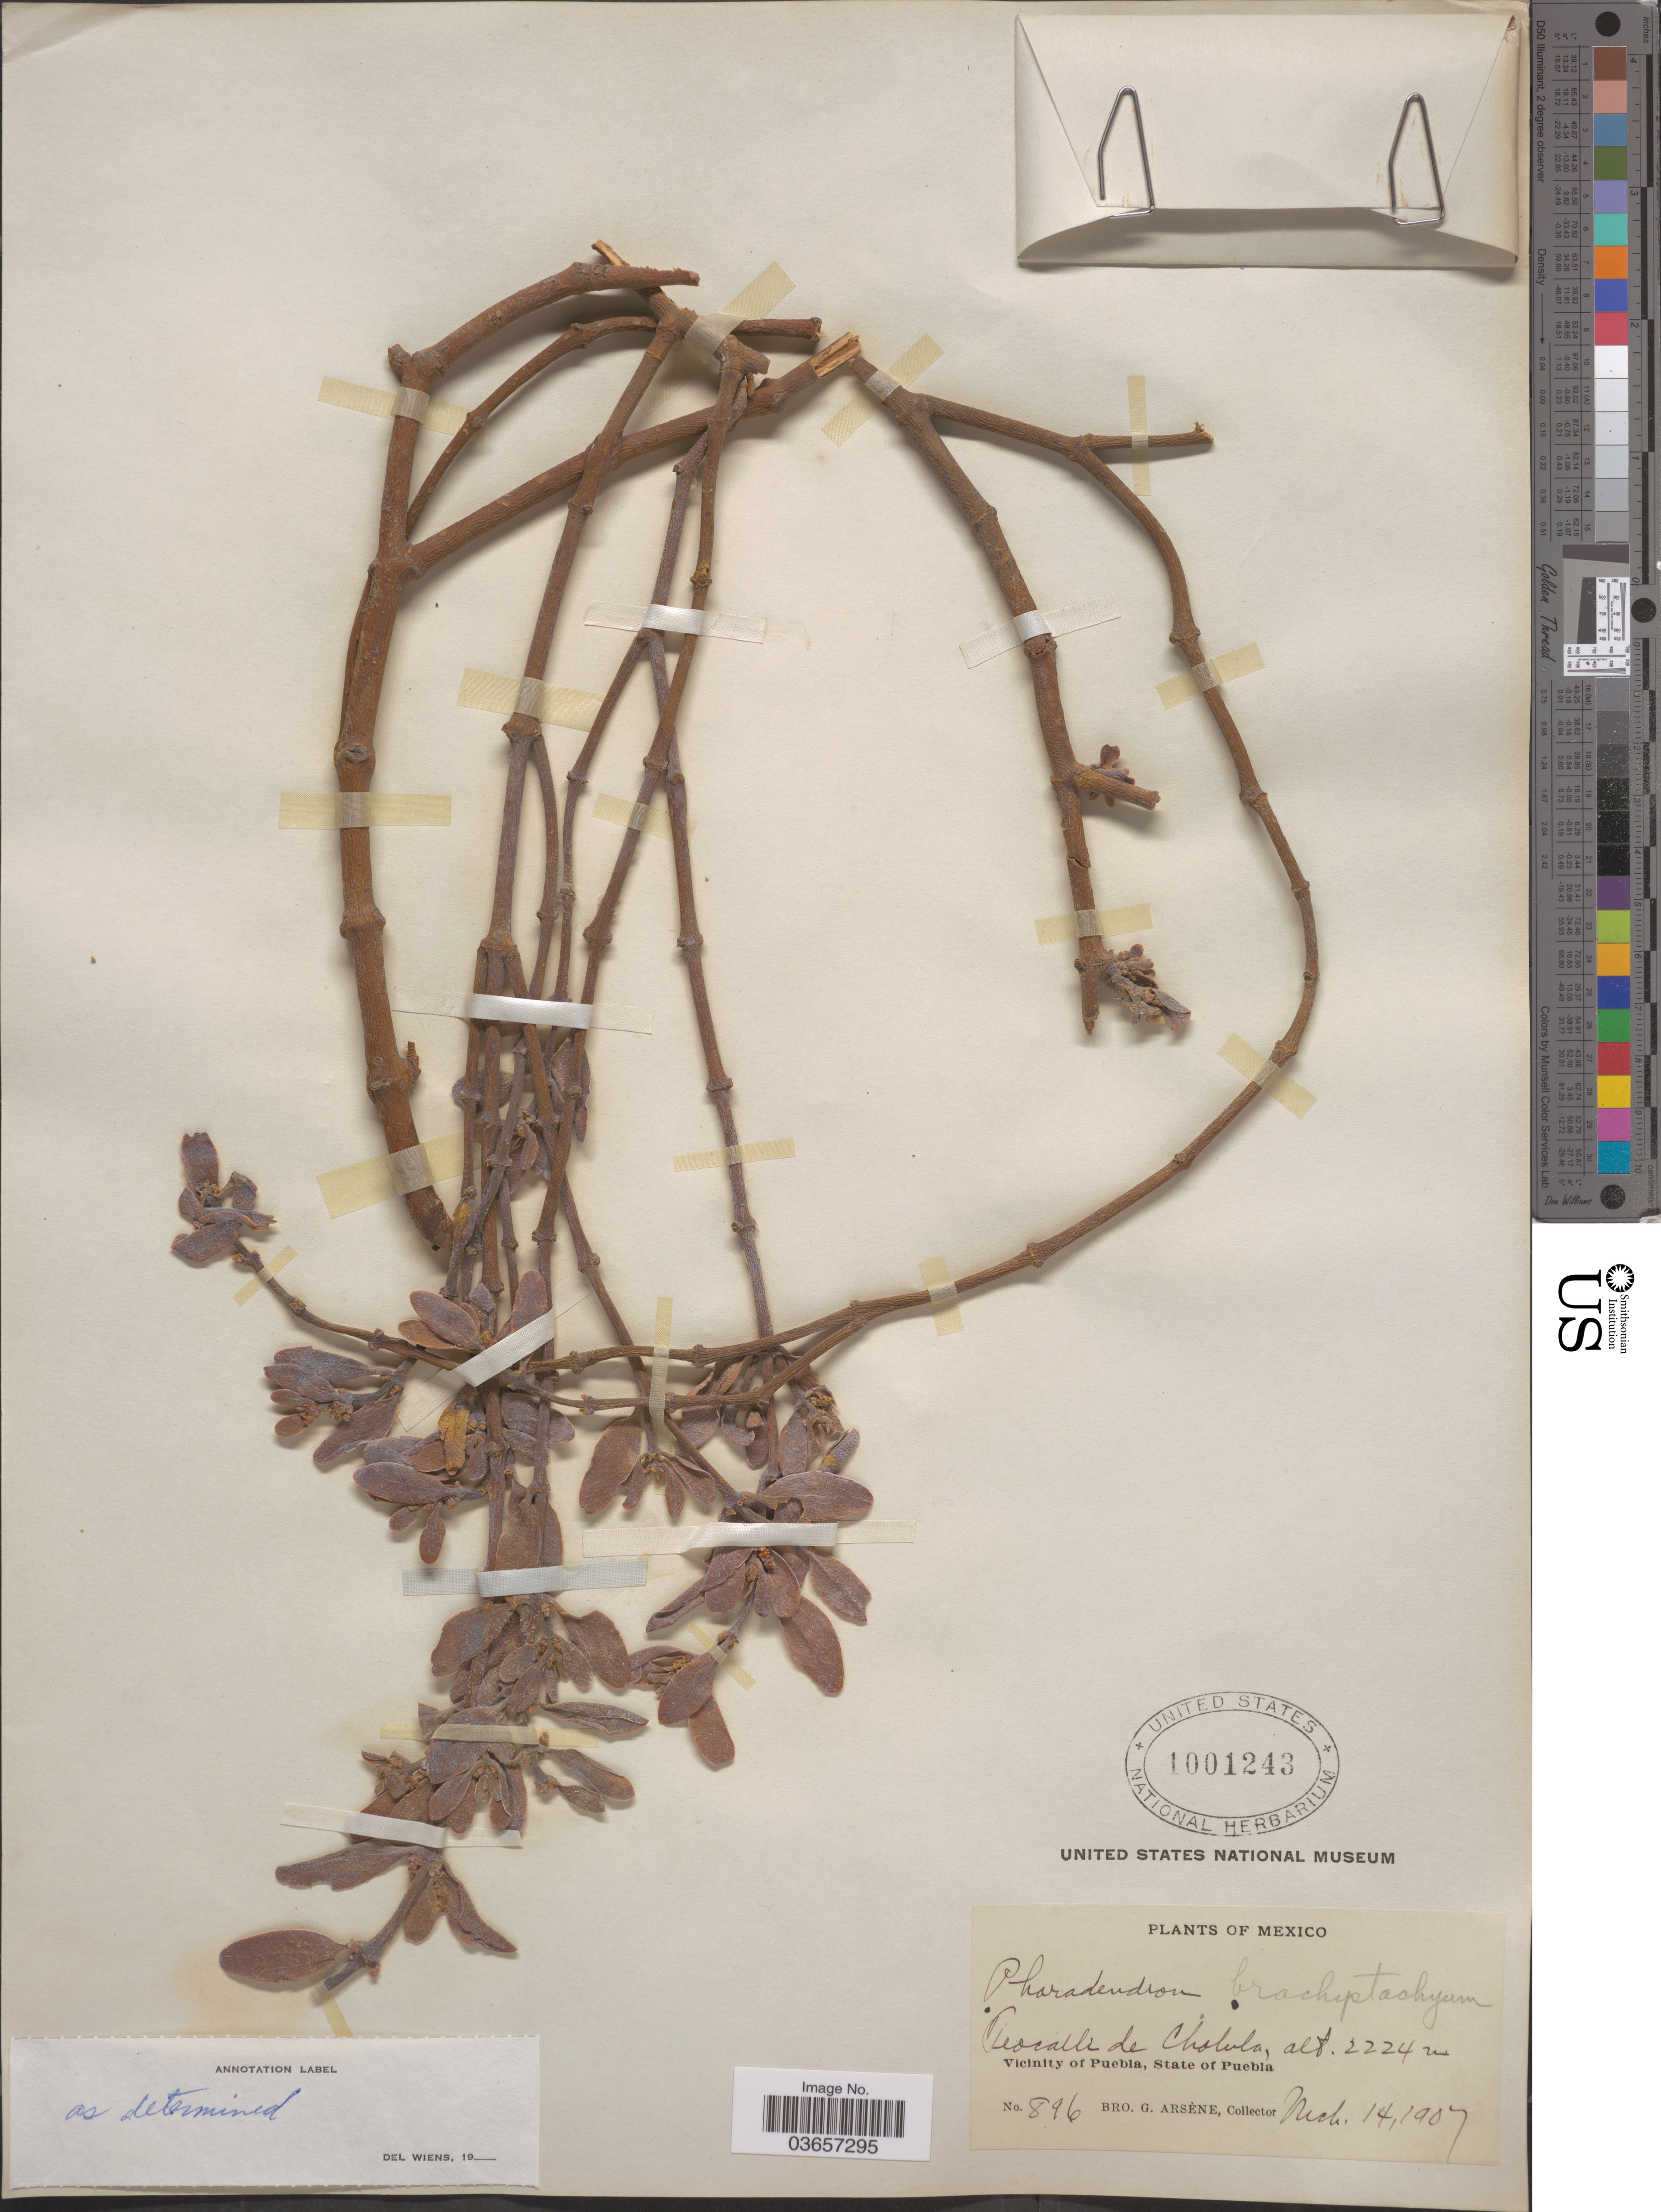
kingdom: Plantae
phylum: Tracheophyta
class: Magnoliopsida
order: Santalales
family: Viscaceae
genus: Phoradendron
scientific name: Phoradendron brachystachyum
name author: (DC.) Oliv.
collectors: Bro. G. Arsène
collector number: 896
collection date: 1907-03-14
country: Mexico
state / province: Puebla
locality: Teocalli de Cholula. Vicinity of Puebla.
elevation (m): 2224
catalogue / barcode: US 1001243